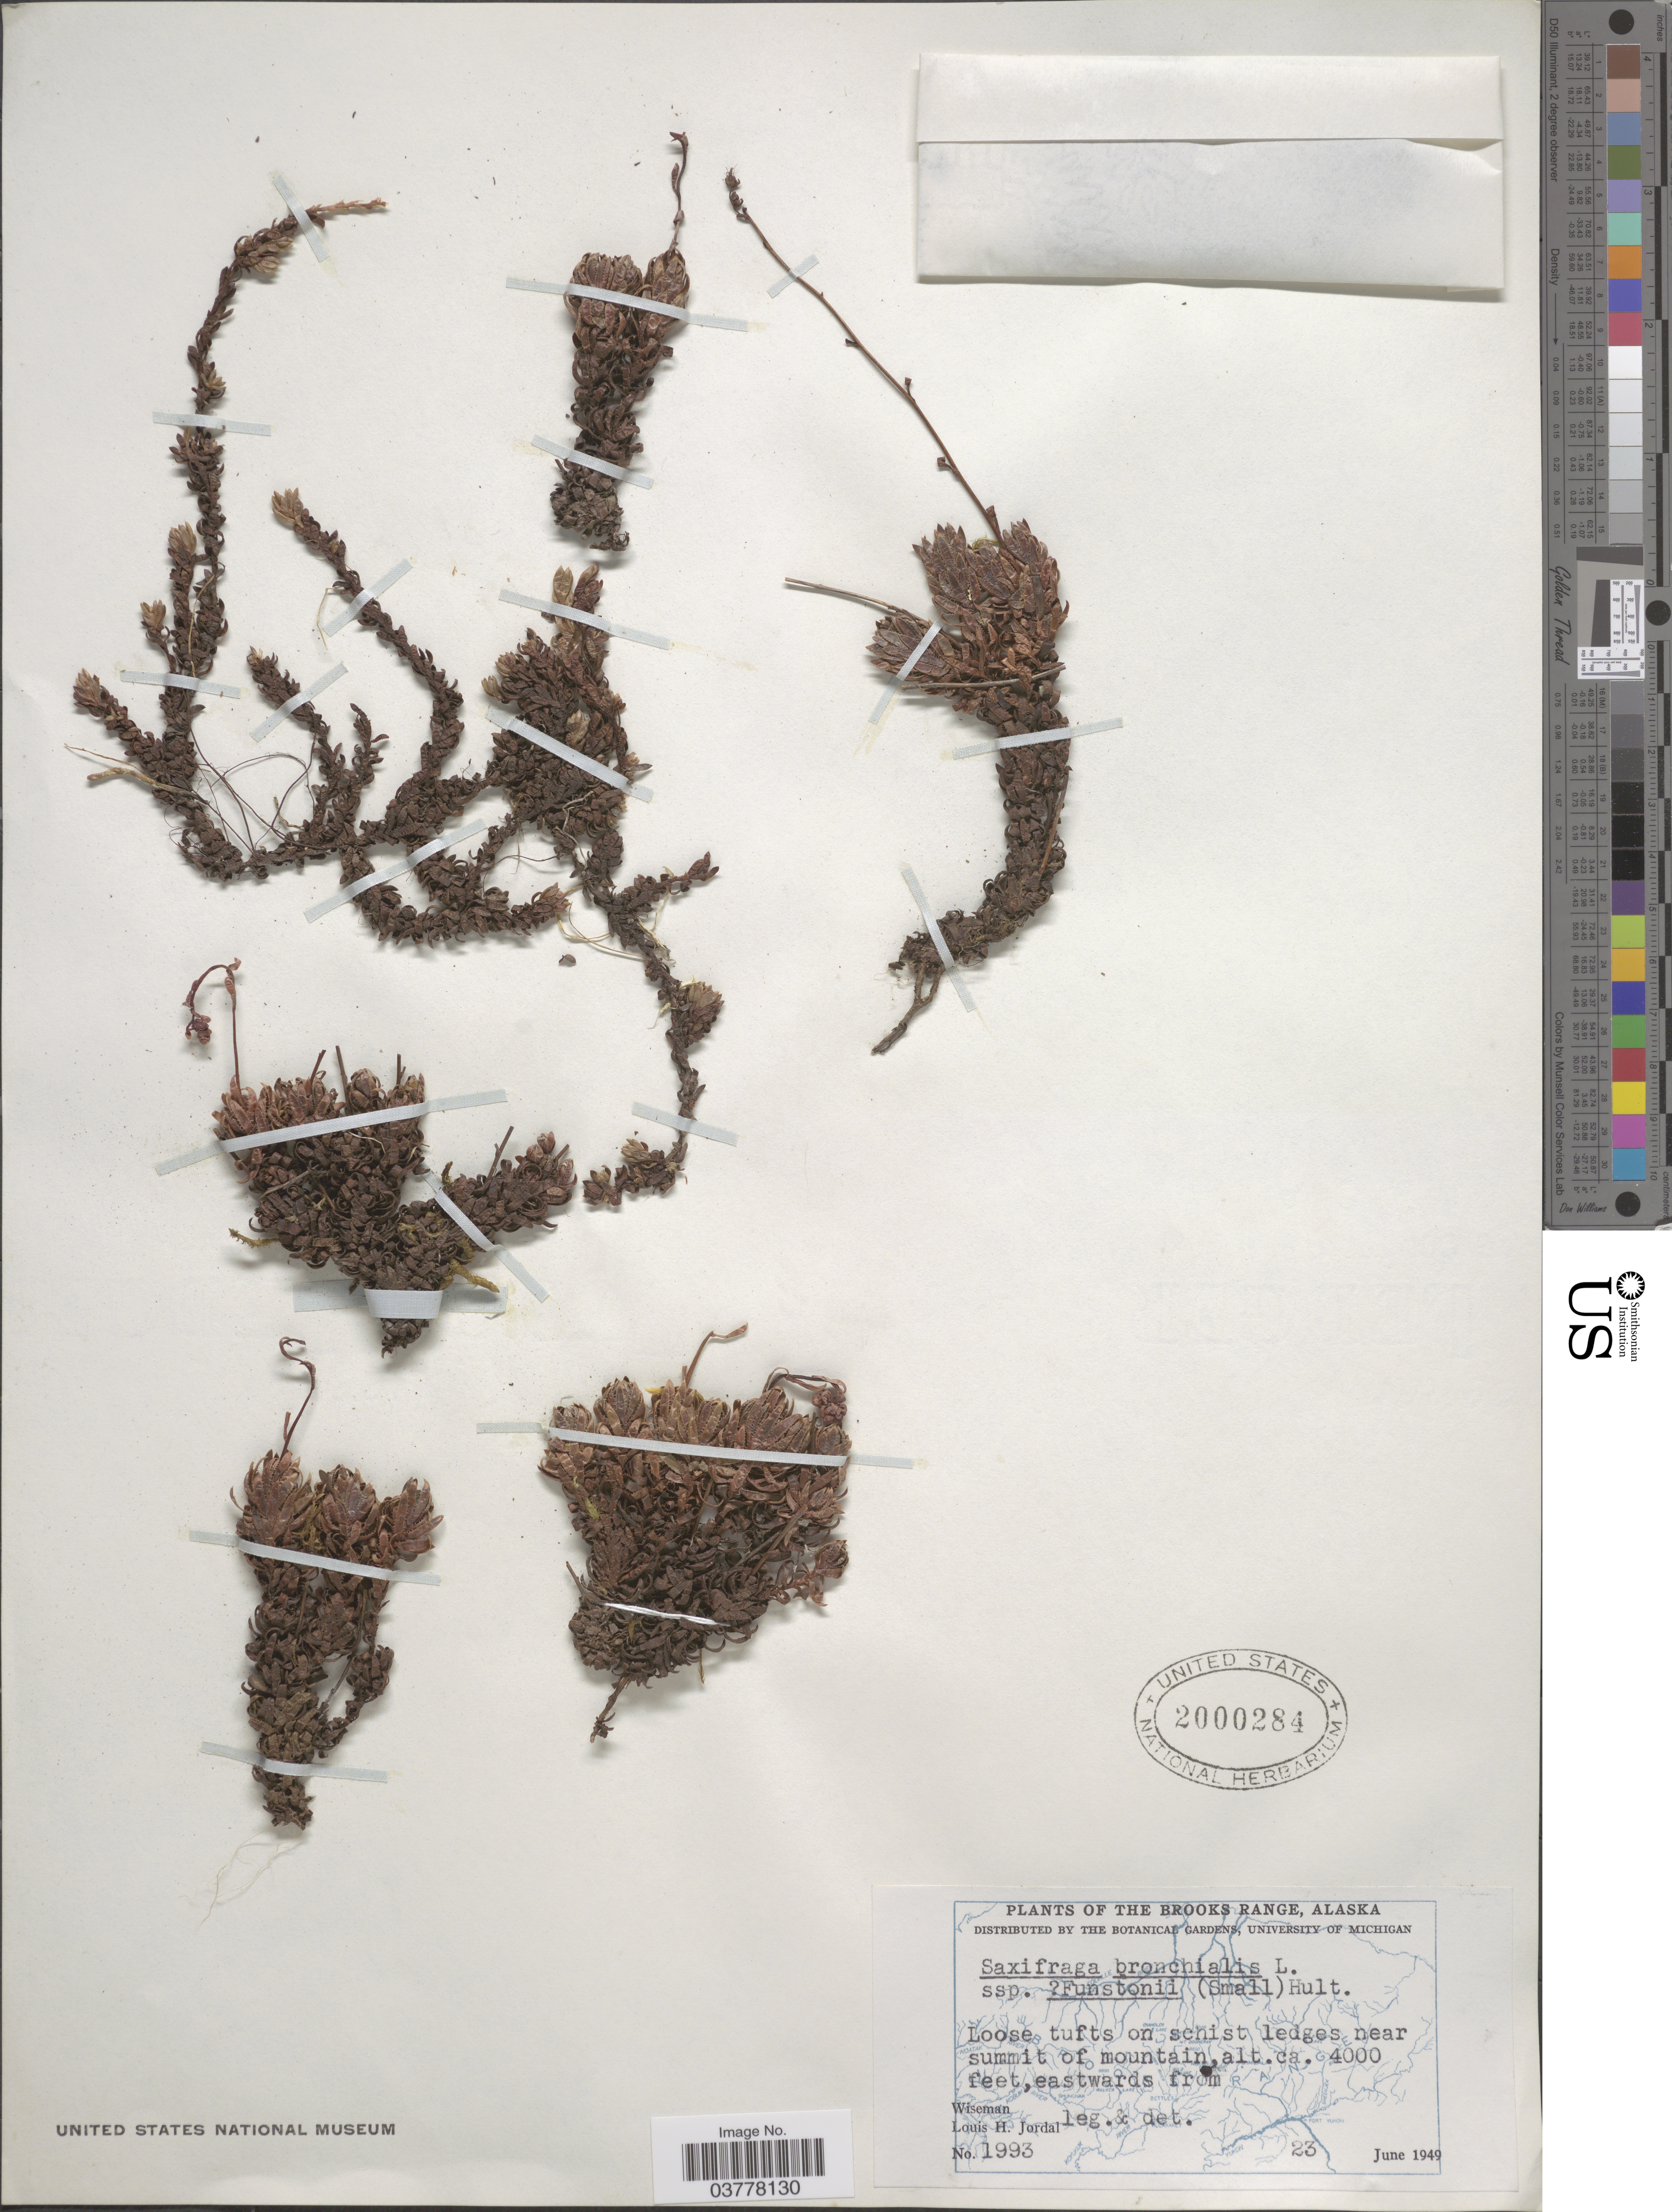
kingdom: Plantae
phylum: Tracheophyta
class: Magnoliopsida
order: Saxifragales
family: Saxifragaceae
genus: Saxifraga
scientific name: Saxifraga bronchialis subsp. funstonii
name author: (Small) Hultén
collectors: L. Jordal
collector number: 1993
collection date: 1949-06-23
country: United States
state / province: Alaska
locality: The Brooks Range. Loose tufts on senist ledges near summit of mountain, eastwards from Wiseman.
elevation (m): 1219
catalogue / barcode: US 2000284